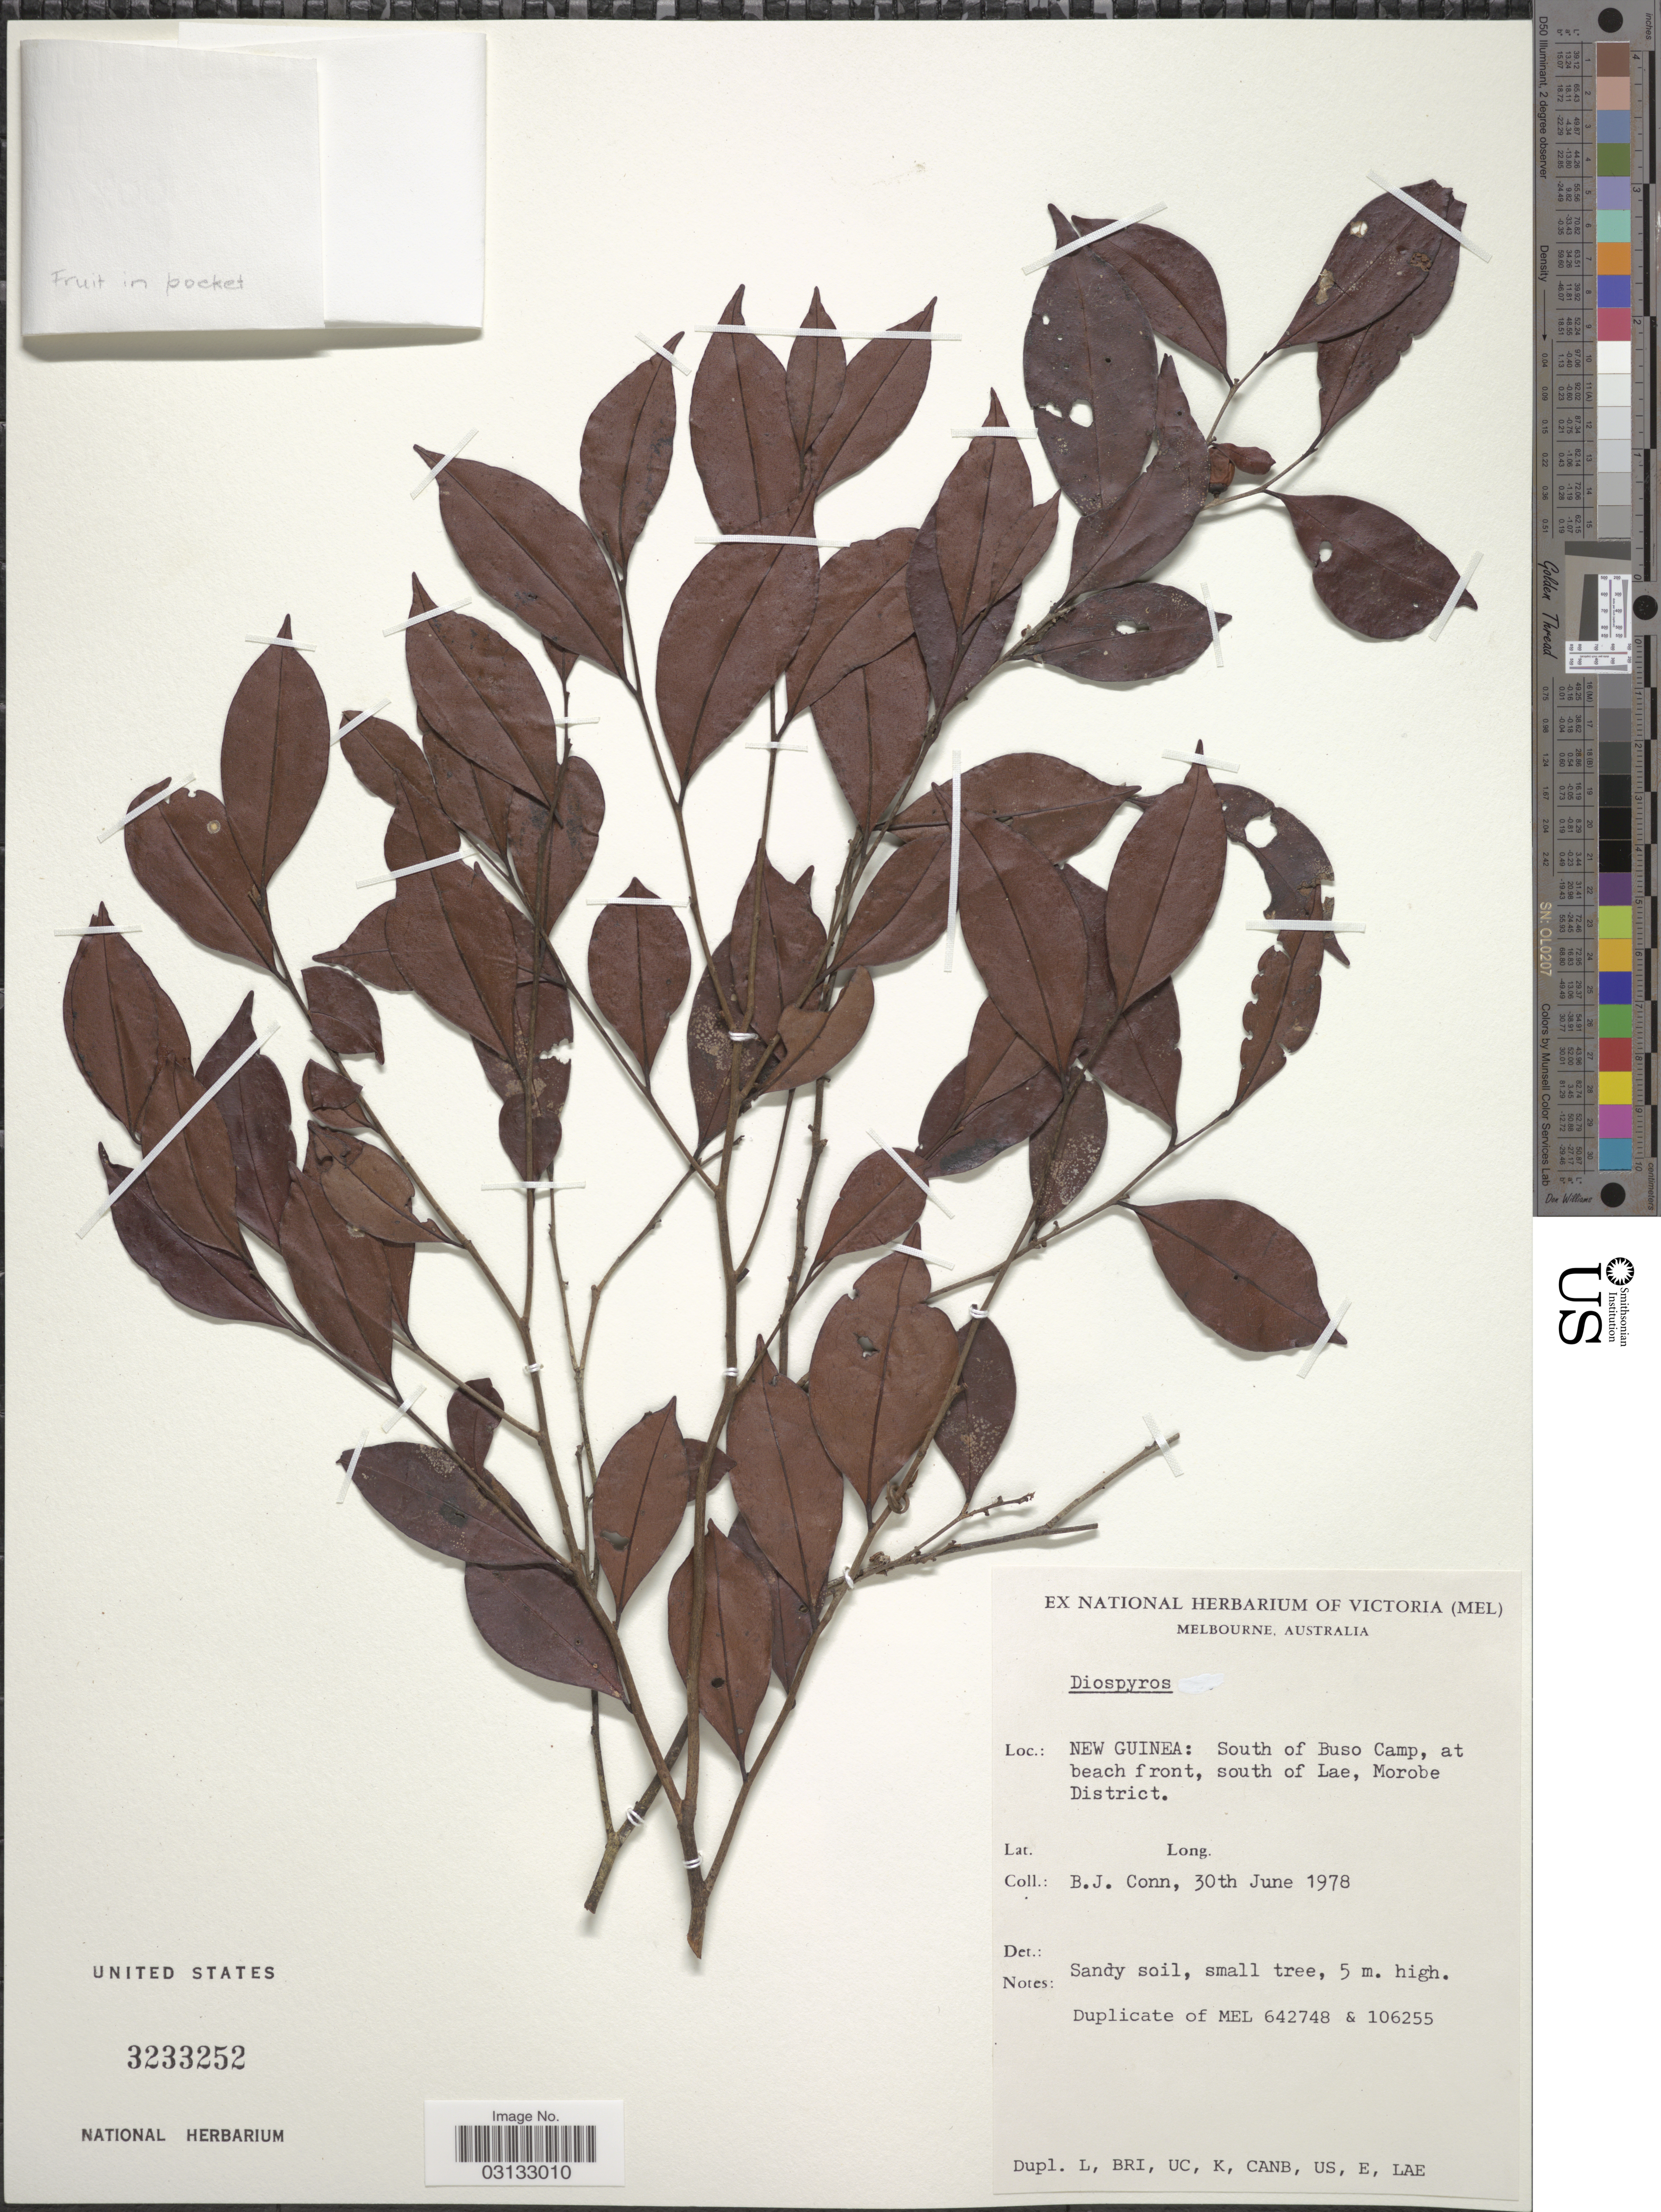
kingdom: Plantae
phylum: Tracheophyta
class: Magnoliopsida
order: Ericales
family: Ebenaceae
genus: Diospyros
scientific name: Diospyros sp.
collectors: B. Conn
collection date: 1978-06-30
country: Papua New Guinea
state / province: Morobe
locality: New Guinea: South of Buso Camp, at beach front, south of Lae, Morobe District.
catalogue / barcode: US 3233252